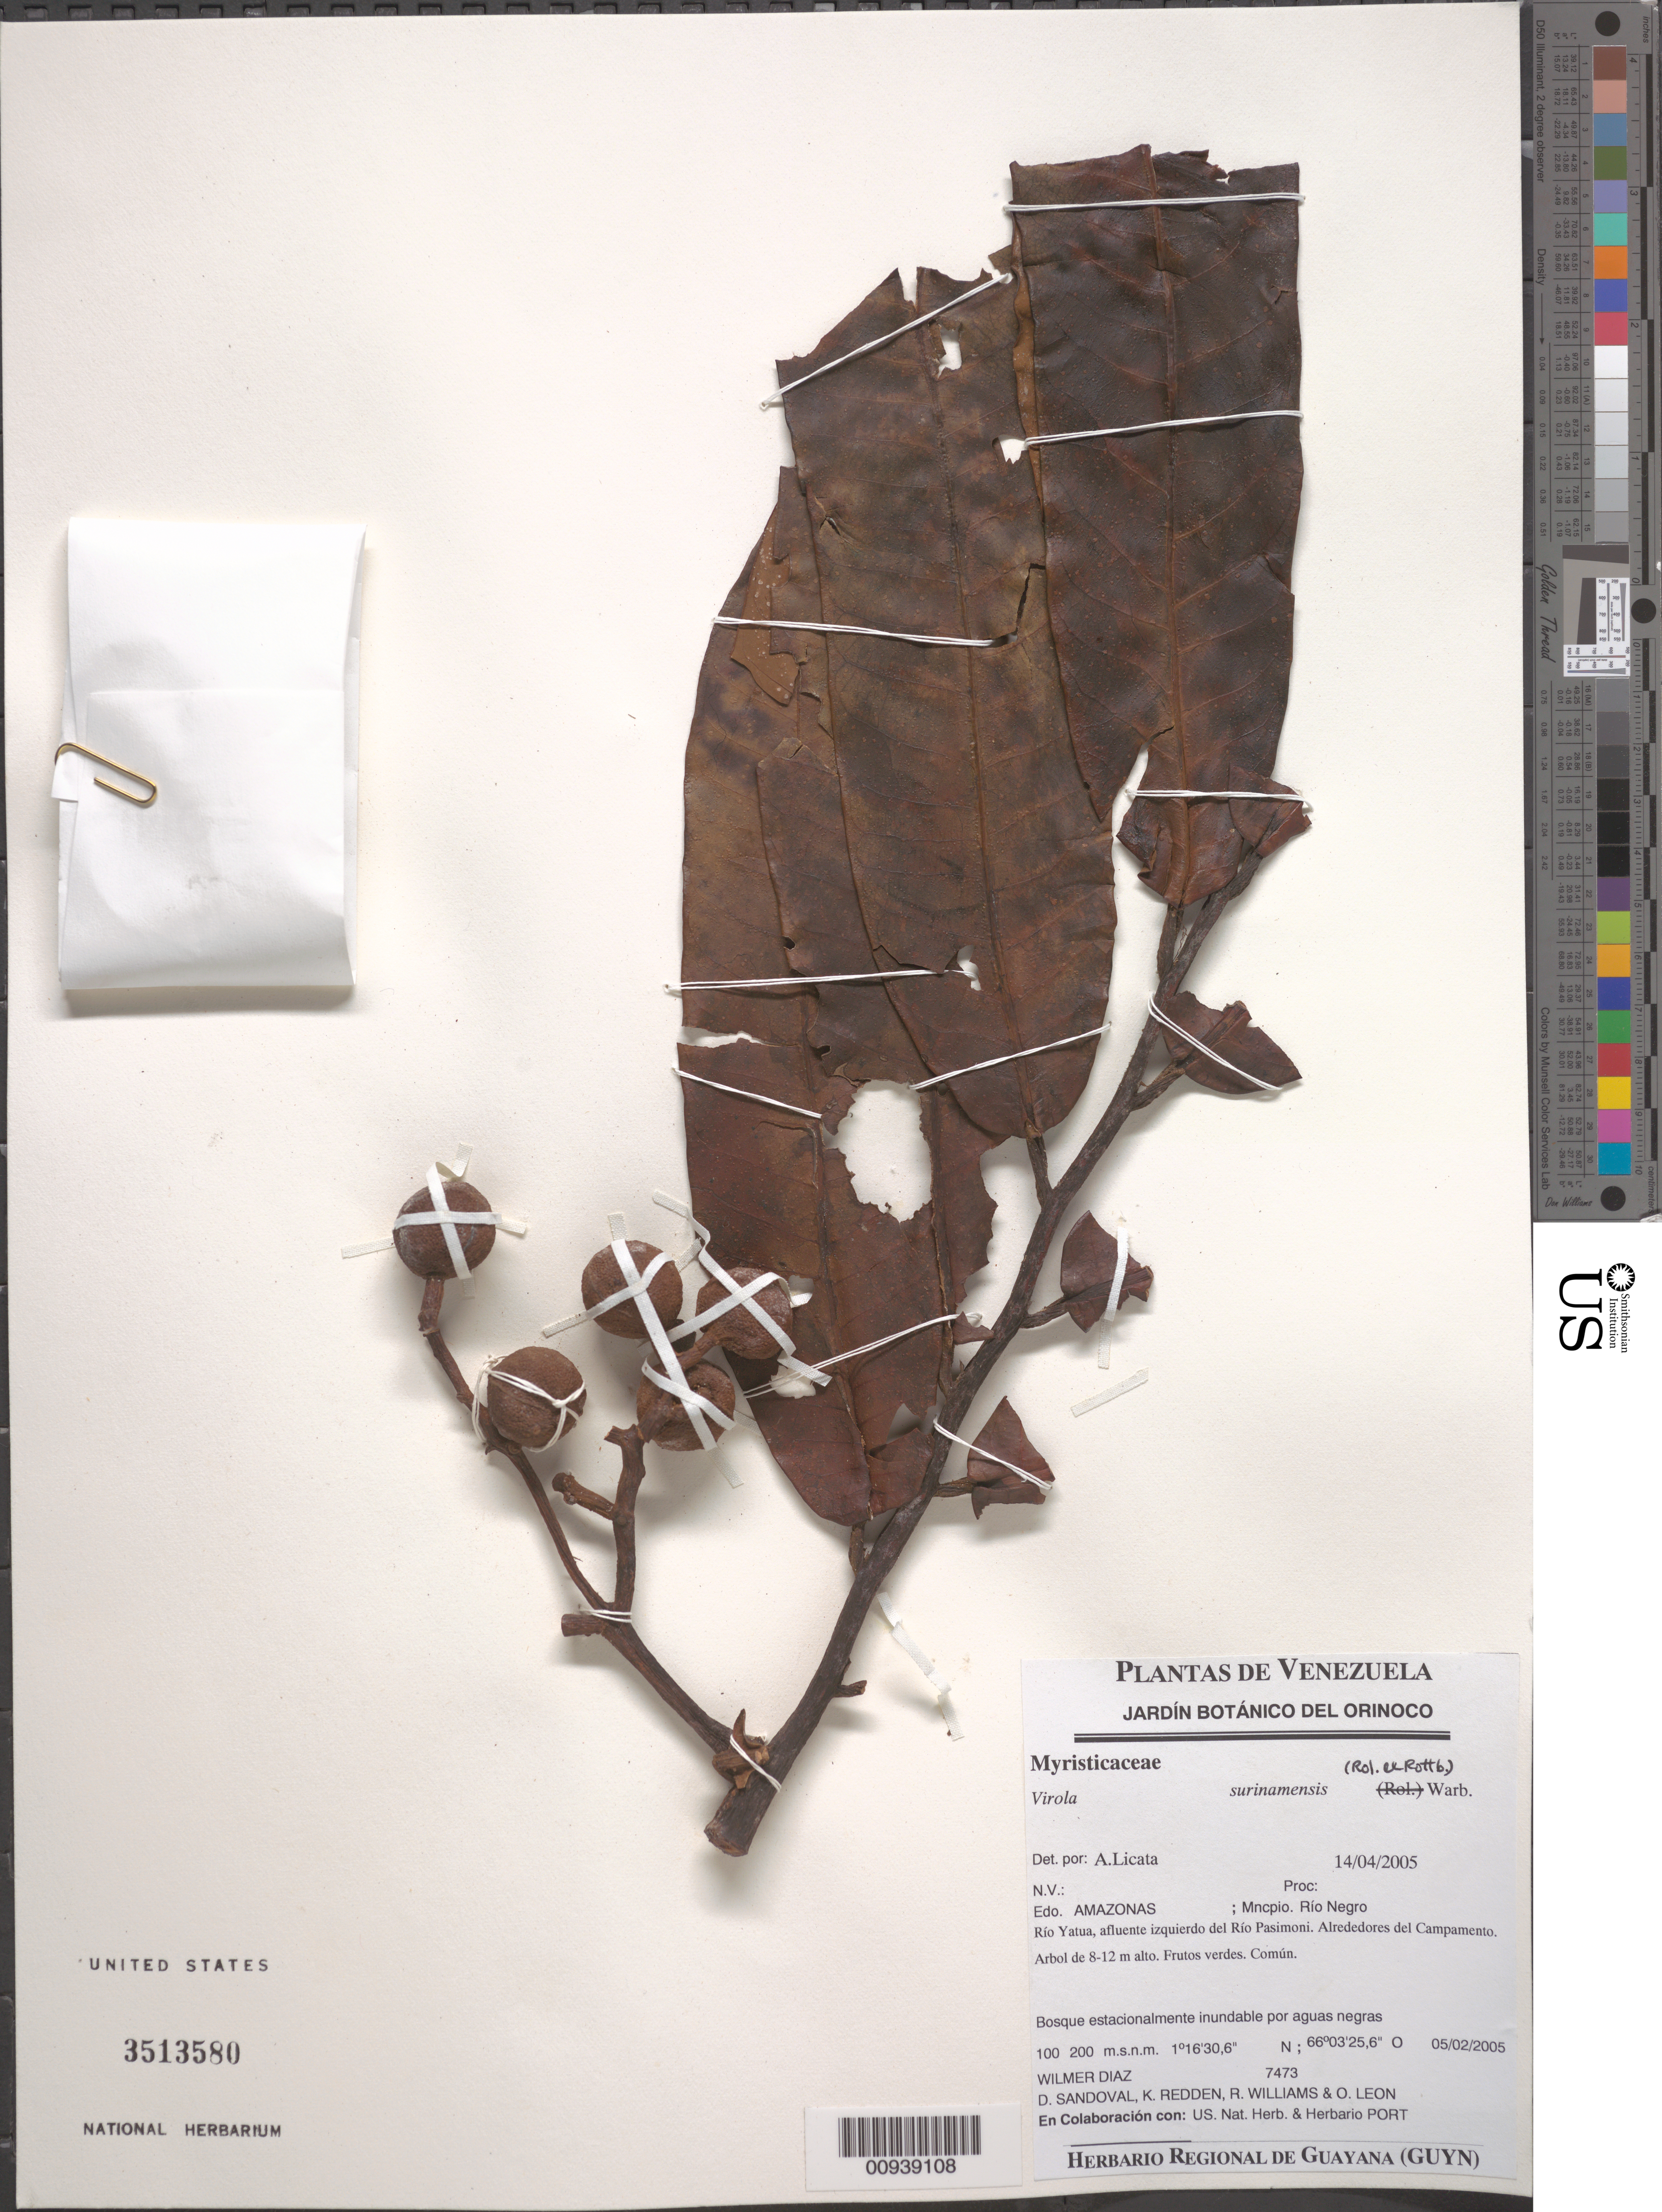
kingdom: Plantae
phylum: Tracheophyta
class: Magnoliopsida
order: Magnoliales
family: Myristicaceae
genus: Virola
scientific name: Virola surinamensis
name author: (Rol.) Warb.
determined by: Licata, A., (PORT), Univ. Nac. Exp. de los Llanos Ezequiel Zamora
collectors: W. Díaz P., D. Sandoval, K. M. Redden, R. Williams & O. León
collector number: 7473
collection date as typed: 5-Feb-05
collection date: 2005-02-05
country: Venezuela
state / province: Amazonas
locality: Mun. Río Negro, Río Yatua, afluente izquierdo del Río Pasimoni, alrededores del Campamento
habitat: Bosque estacionalmente inundable por aguas negras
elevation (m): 100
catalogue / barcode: US 3513580